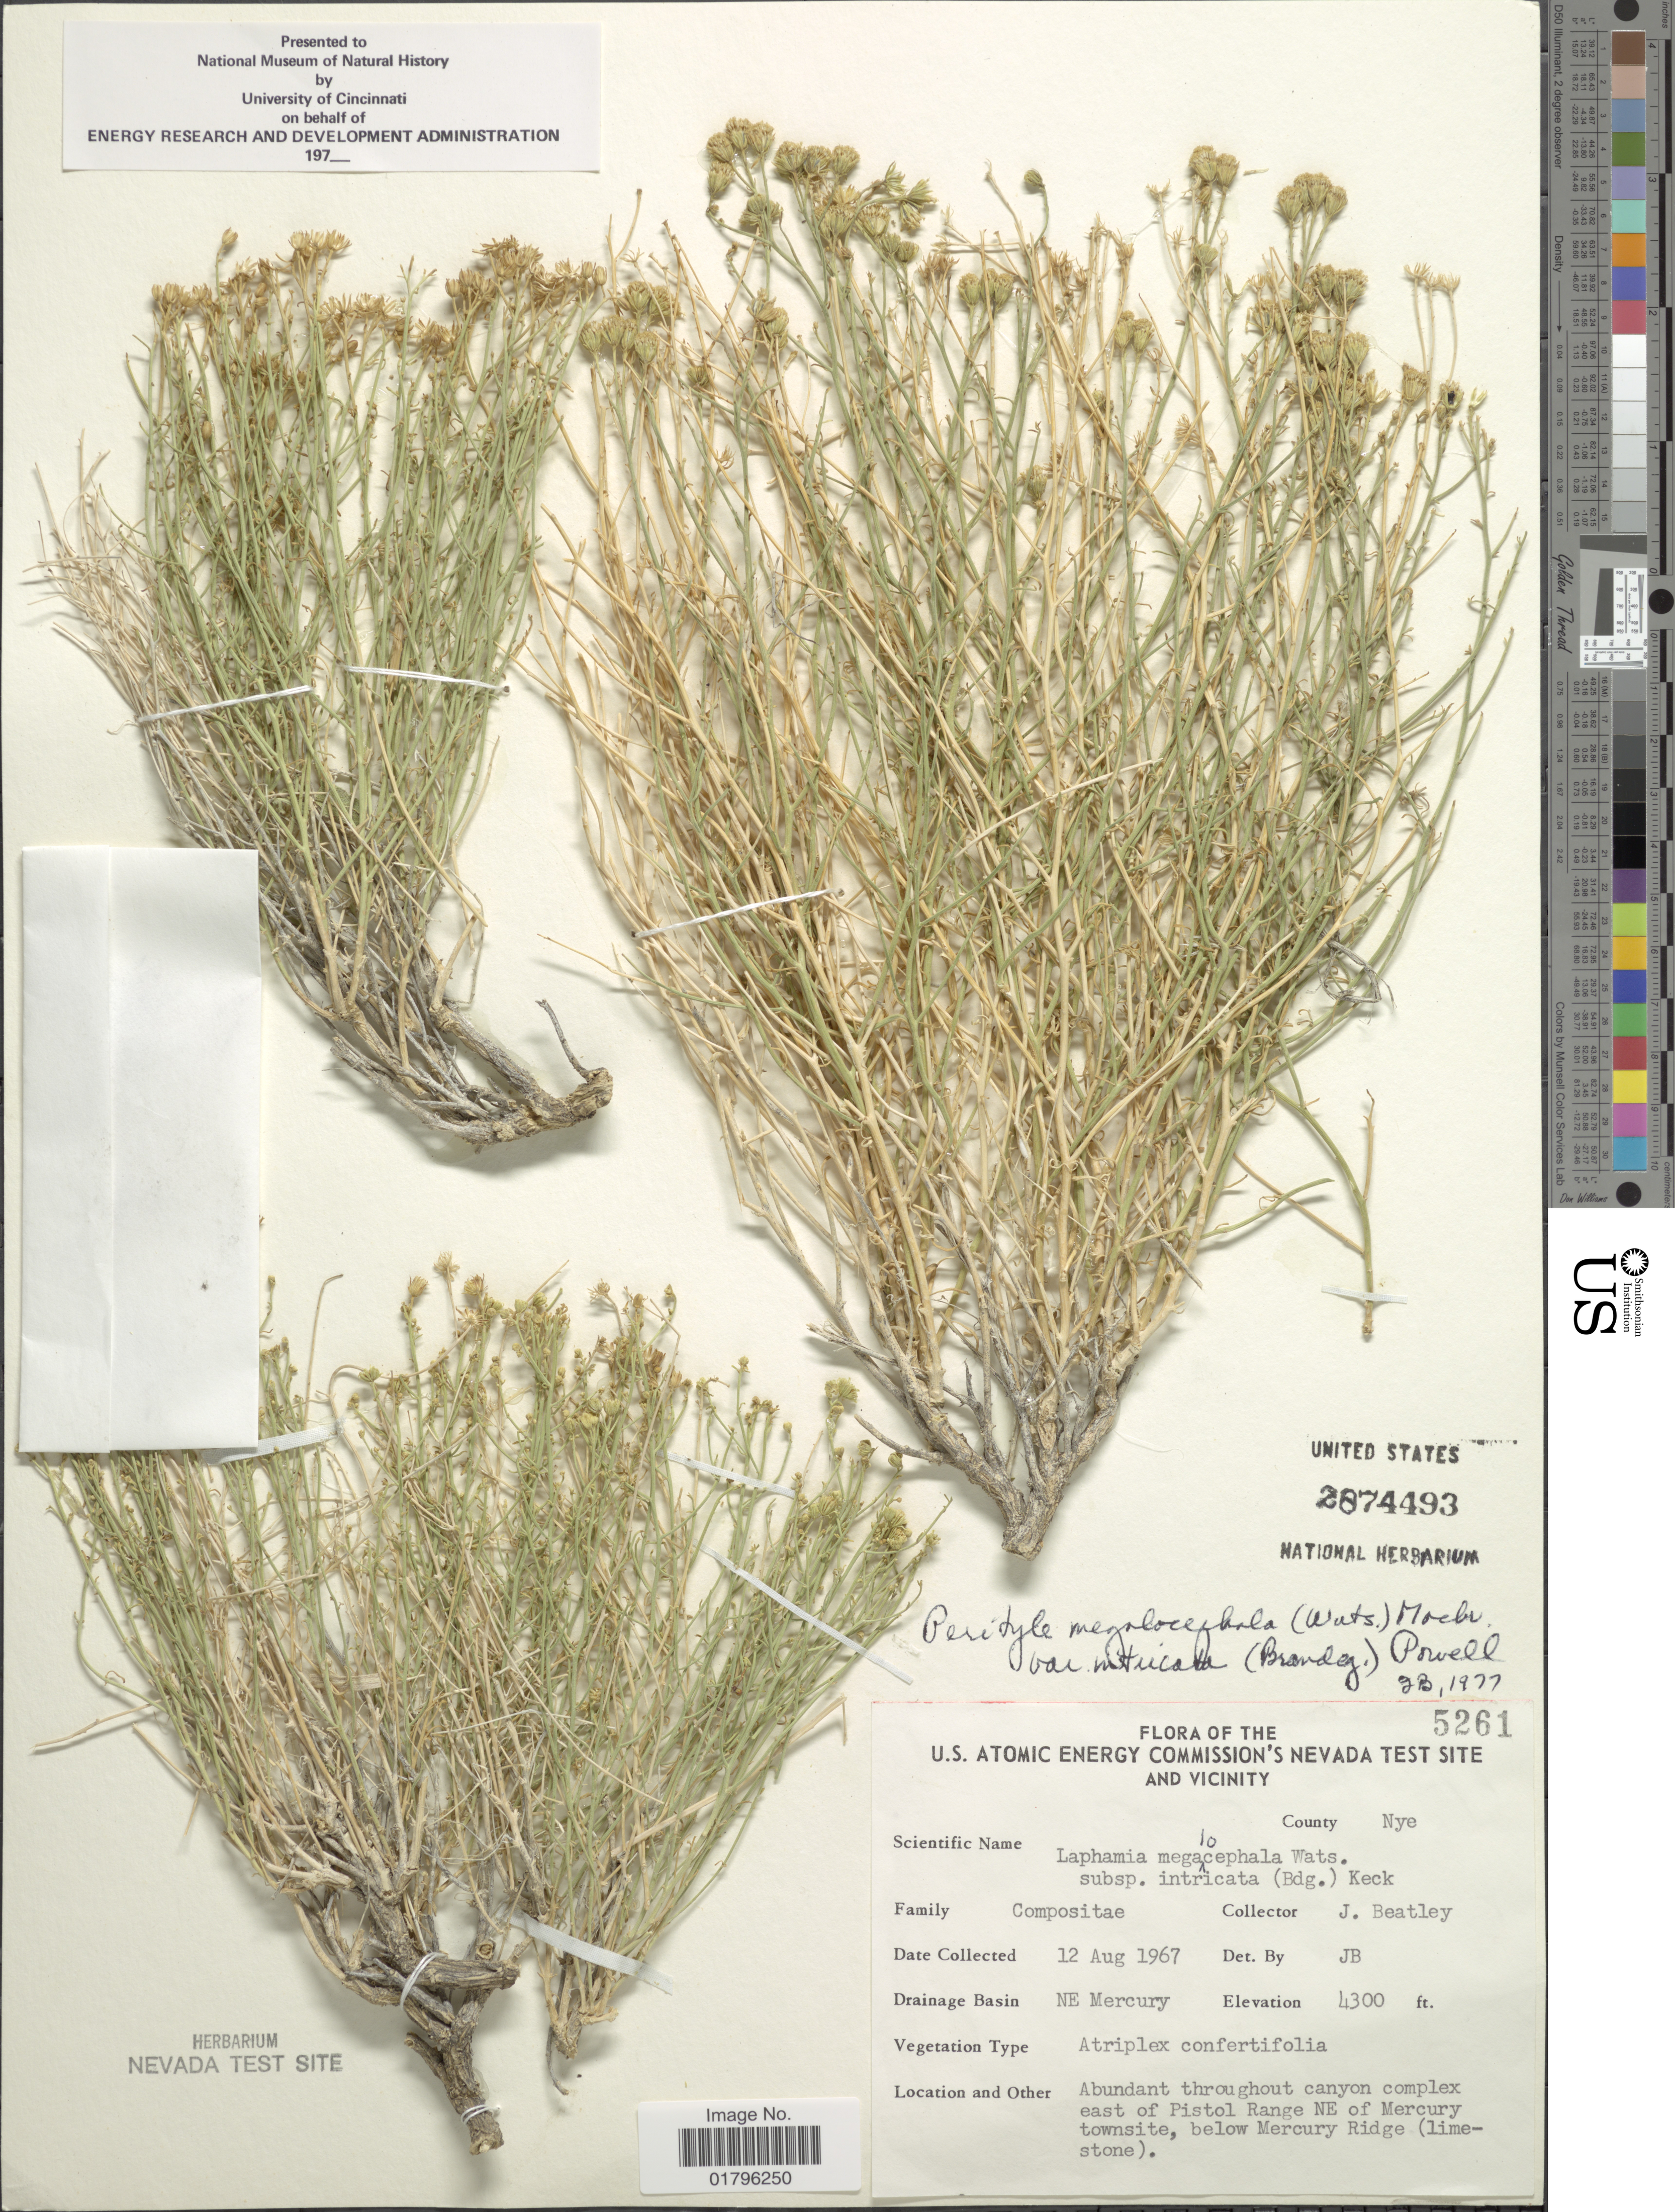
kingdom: Plantae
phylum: Tracheophyta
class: Magnoliopsida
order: Asterales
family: Asteraceae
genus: Perityle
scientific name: Perityle megalocephala var. intricata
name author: (Brandegee) A.M. Powell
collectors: J. C. Beatley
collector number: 5261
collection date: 1967-08-12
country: United States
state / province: Nevada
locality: U. S. Atomic Energy Commission's Nevada Test Site and Vicinity, County Nye, NE Mercury, east of Pistol Range NE of Mercury townsite, below Mercury Ridge (limestone)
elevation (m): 1311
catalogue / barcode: US 2874493